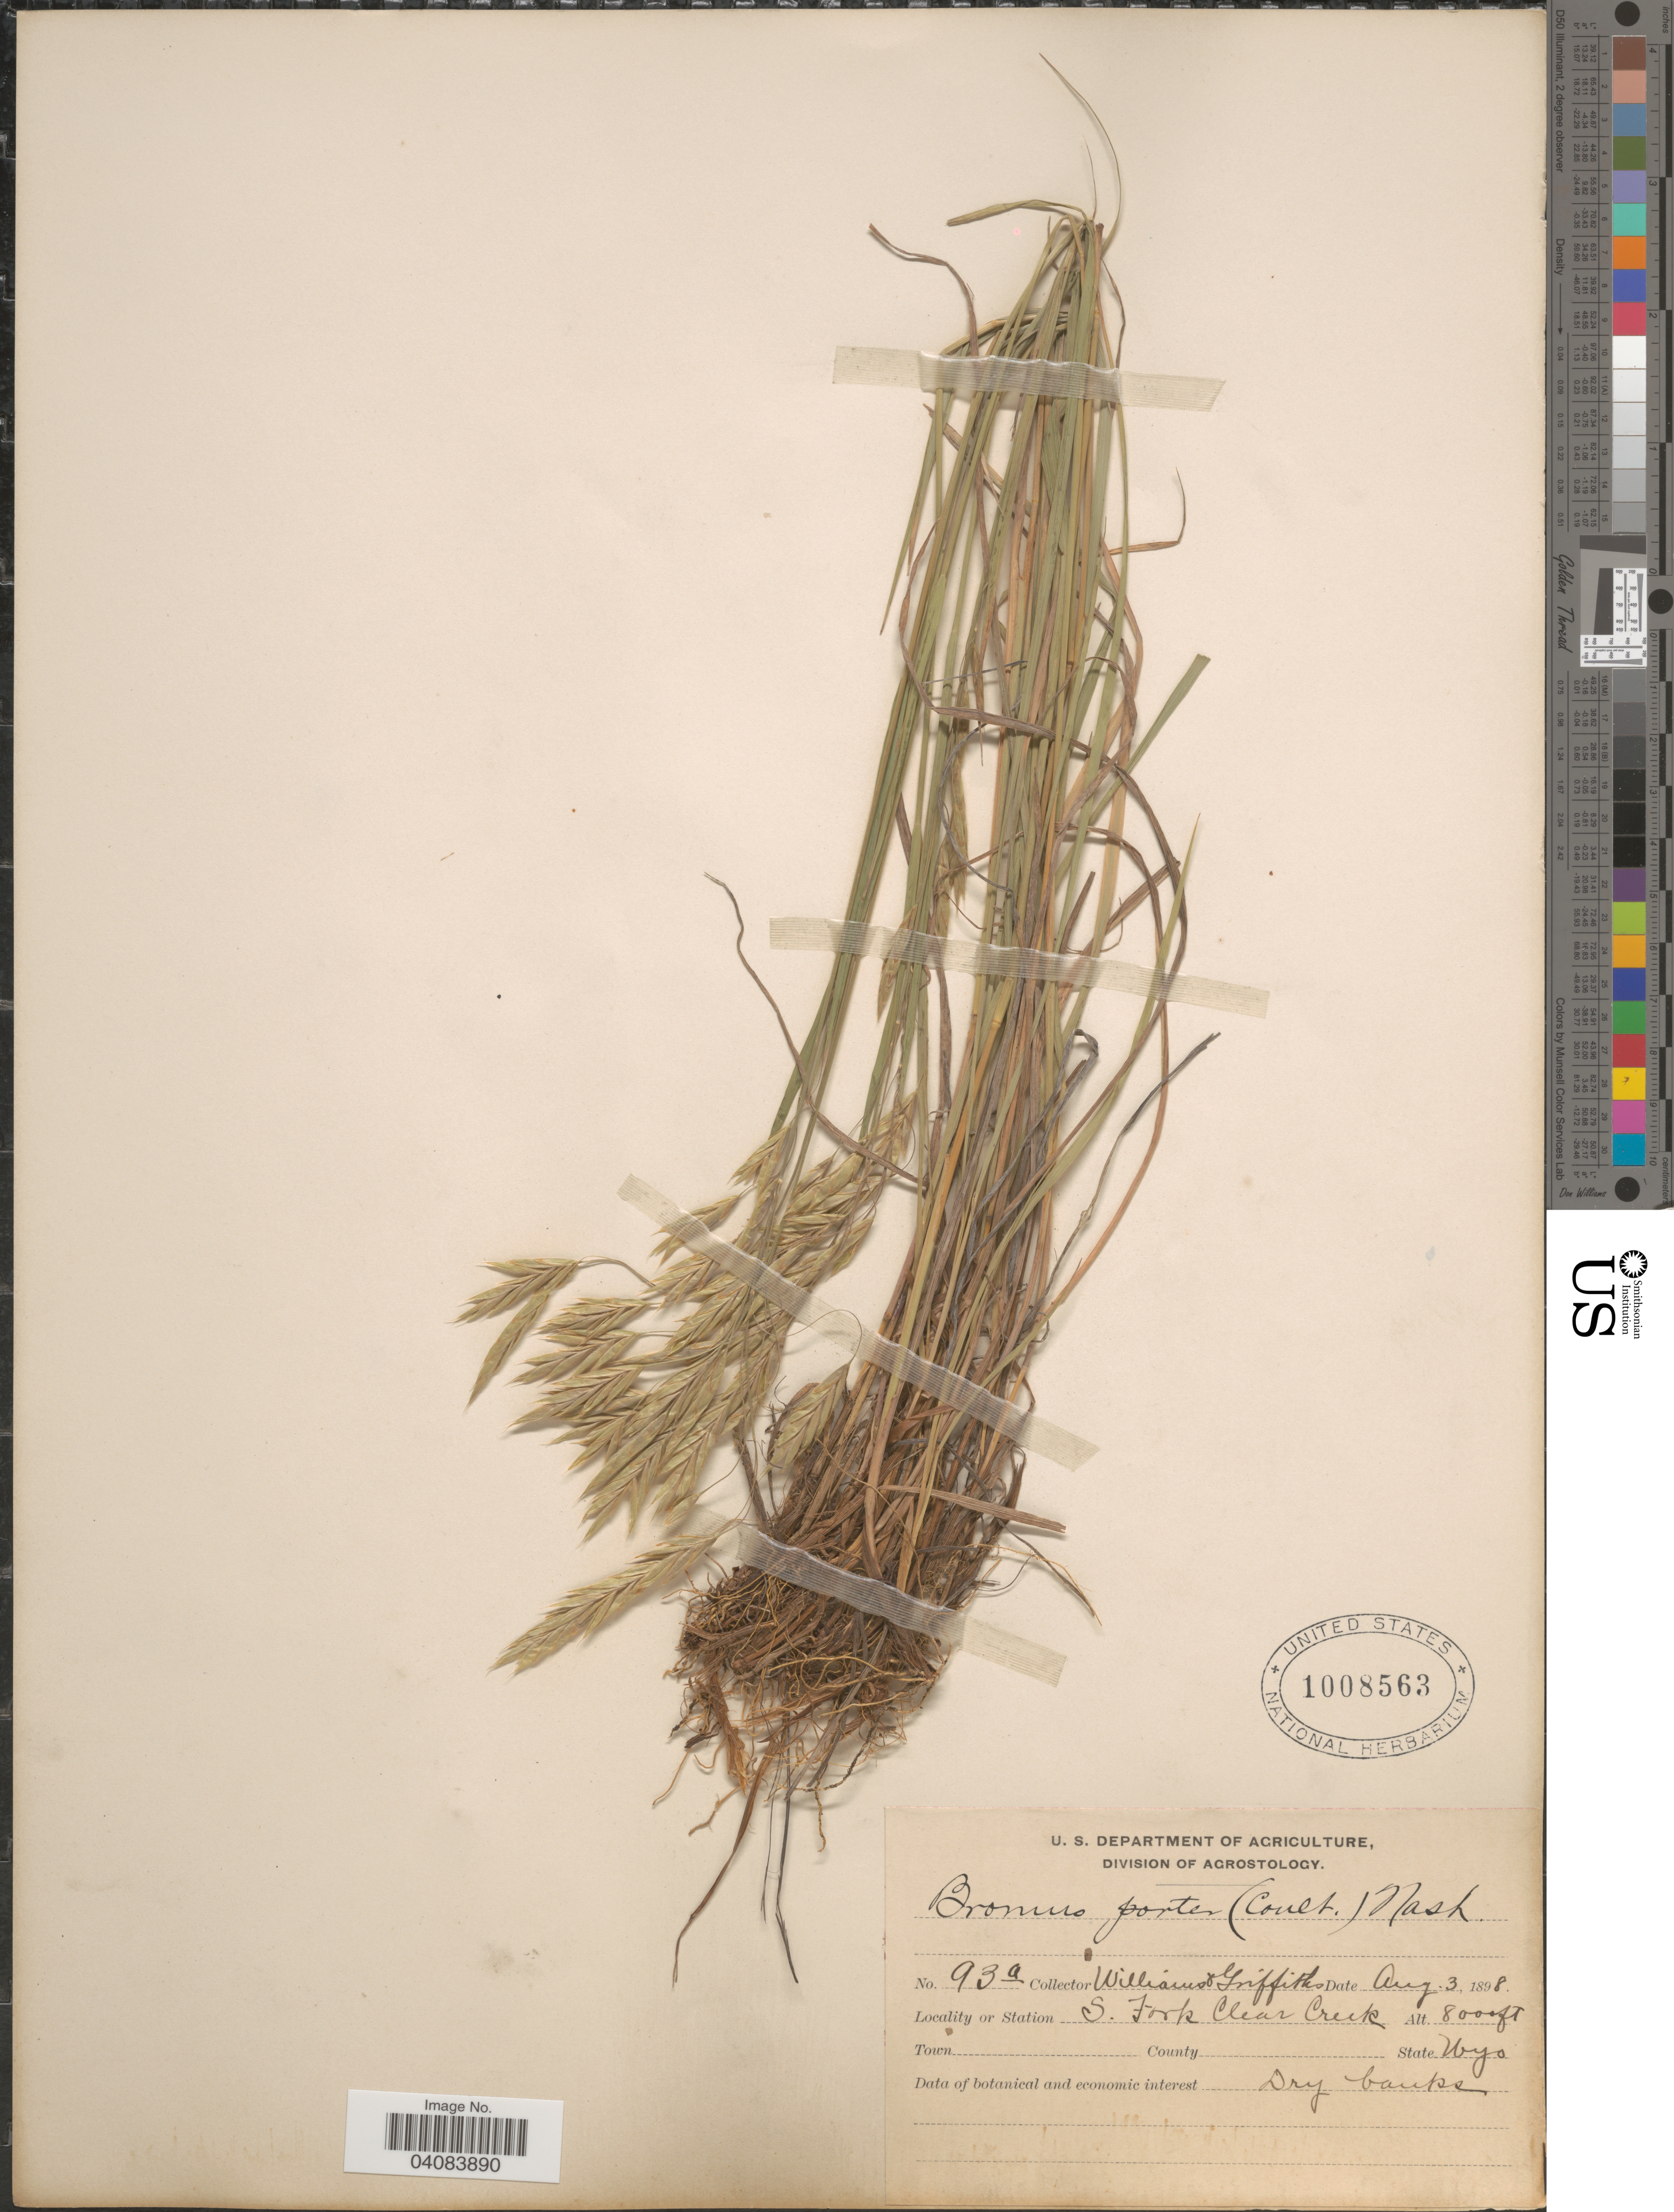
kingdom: Plantae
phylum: Tracheophyta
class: Liliopsida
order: Poales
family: Poaceae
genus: Bromus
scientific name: Bromus porteri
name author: (J.M. Coult.) Nash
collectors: -- Williams & -- Griffiths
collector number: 93a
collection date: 1898-08-03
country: United States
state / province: Wyoming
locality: S. Fork Clear Creek.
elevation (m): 2438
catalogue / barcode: US 1008563